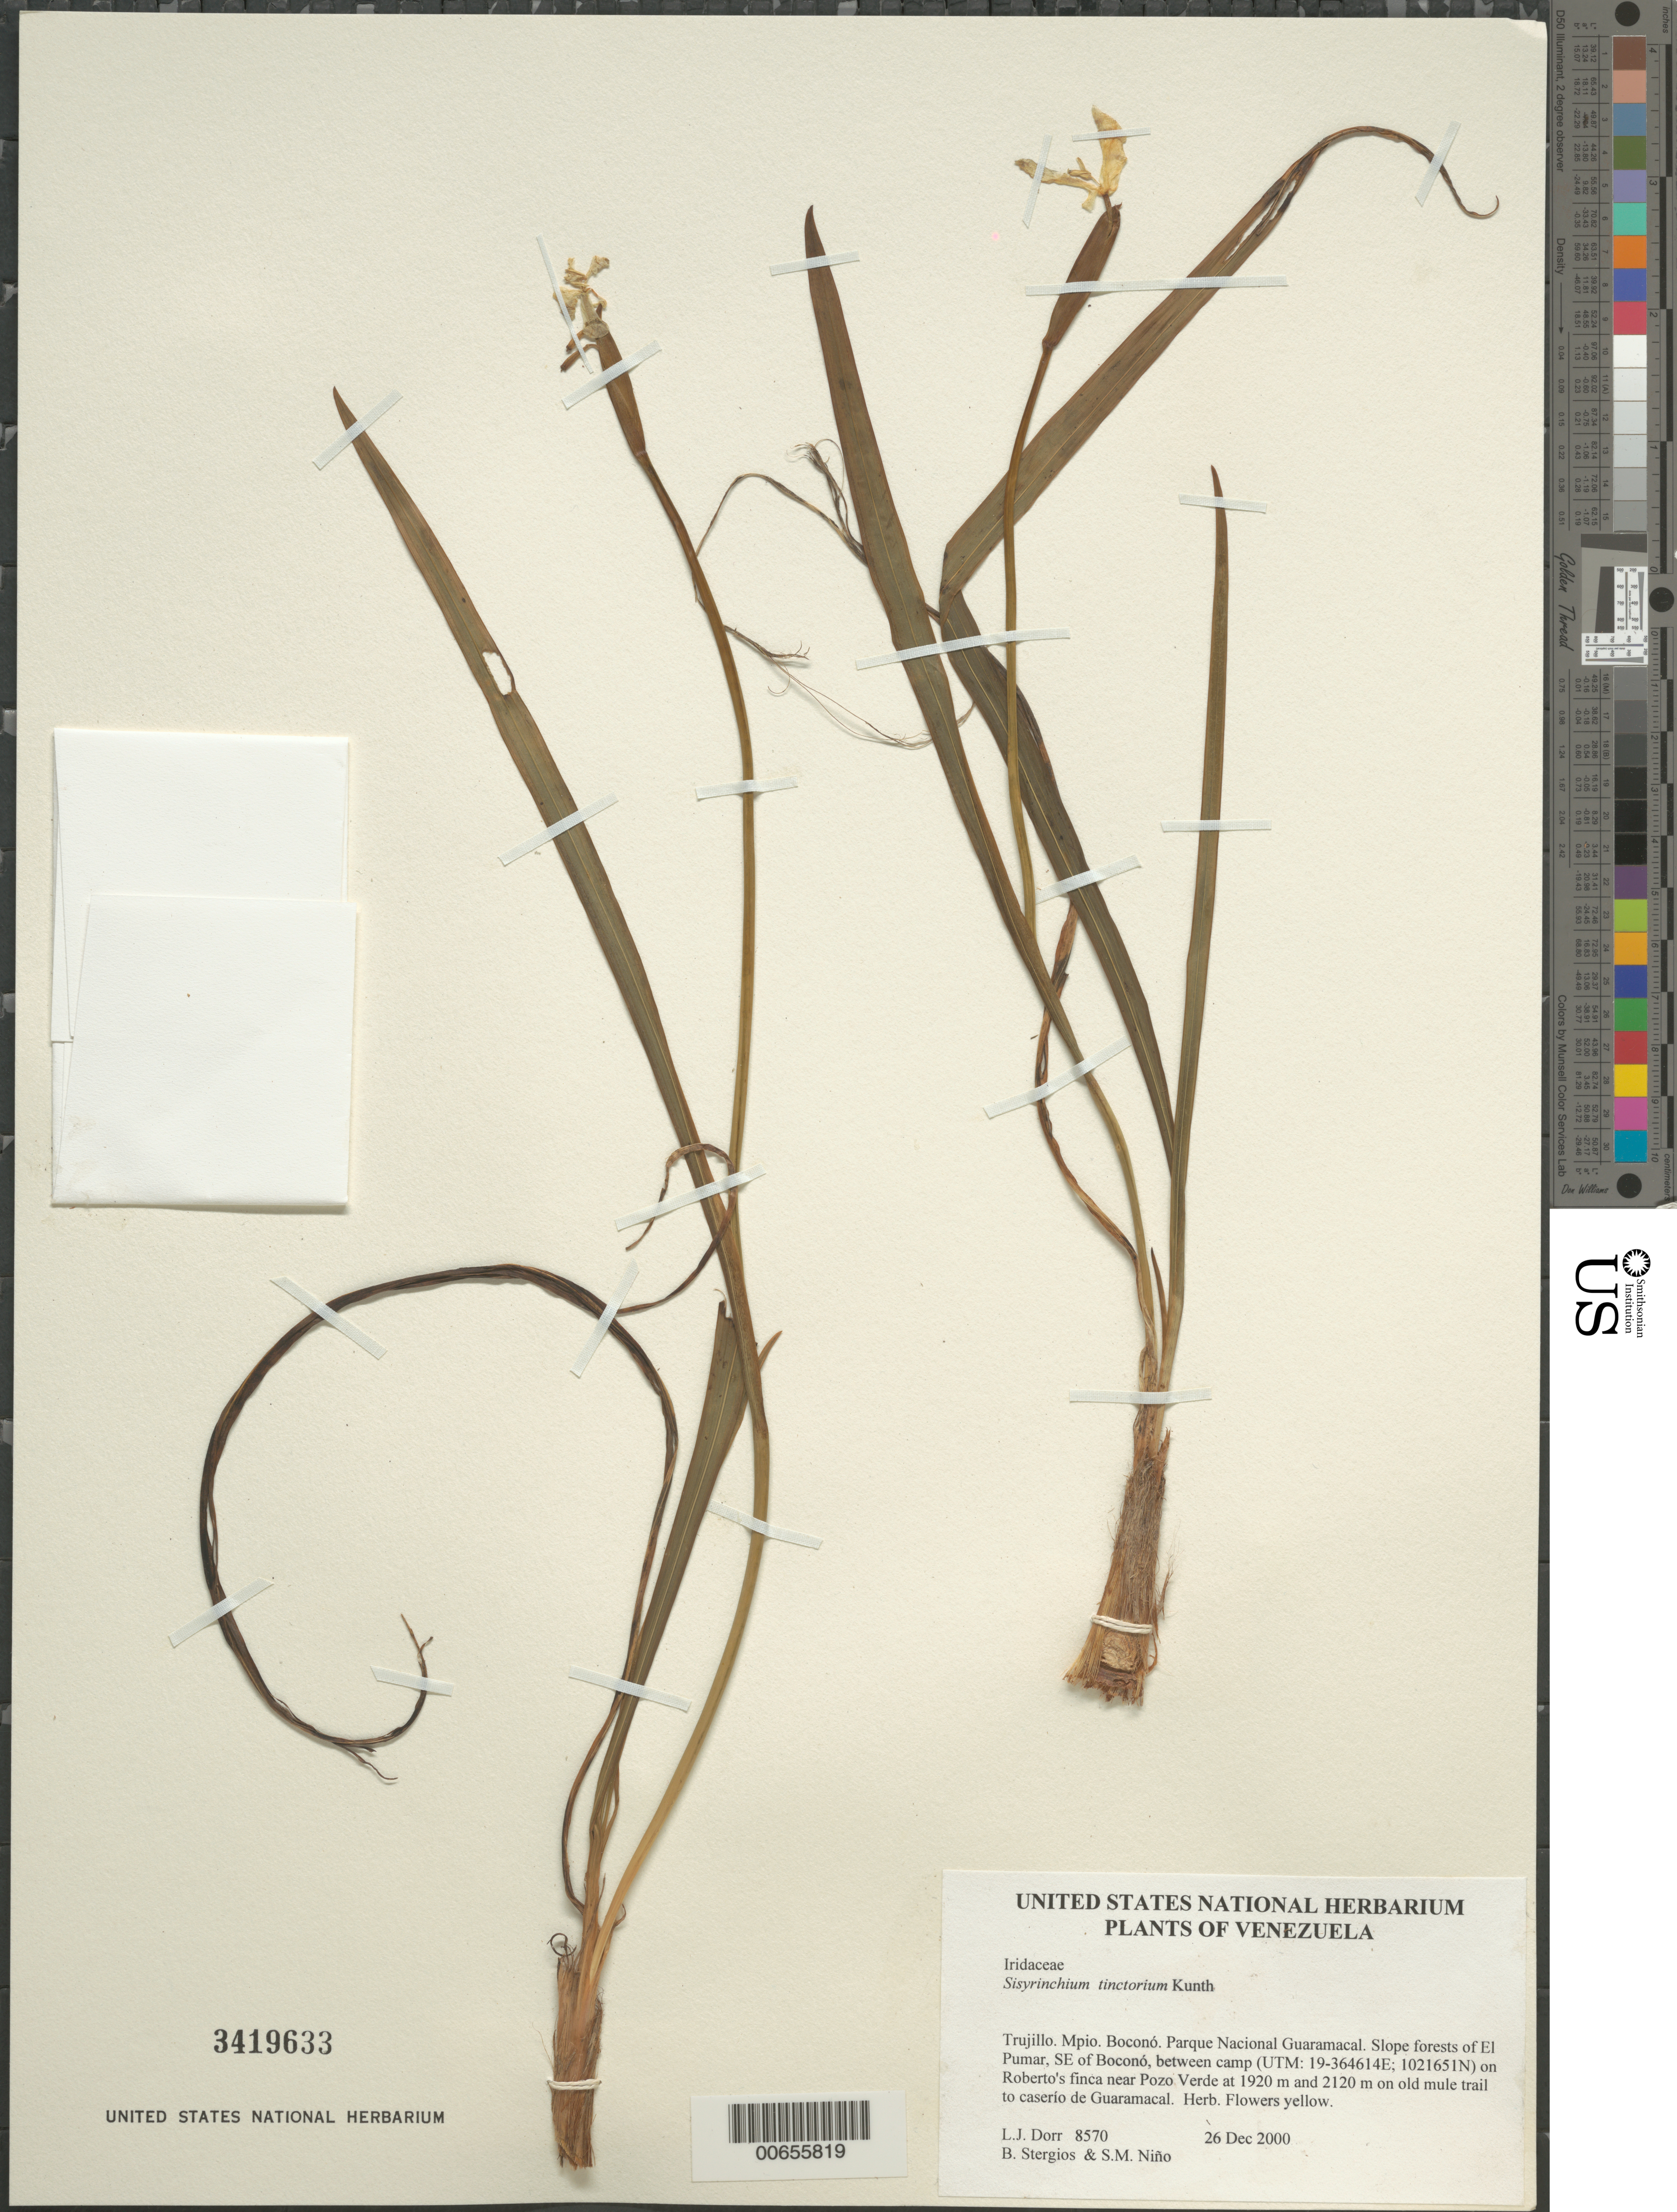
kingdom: Plantae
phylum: Tracheophyta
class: Liliopsida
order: Asparagales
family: Iridaceae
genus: Sisyrinchium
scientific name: Sisyrinchium tinctorium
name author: Kunth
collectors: L. J. Dorr, B. G. Stergios & S. M. Niño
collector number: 8570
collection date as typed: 26 Dec 2000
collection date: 2000-12-26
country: Venezuela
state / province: Trujillo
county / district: Boconó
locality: Parque Nacional Guaramacal. El Pumar, SE of Boconó, between camp on Roberto's finca near Pozo Verde at 1920 m and 2120 m on old mule trail to caserío de Guaramacal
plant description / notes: PORT, US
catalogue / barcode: US 3419633